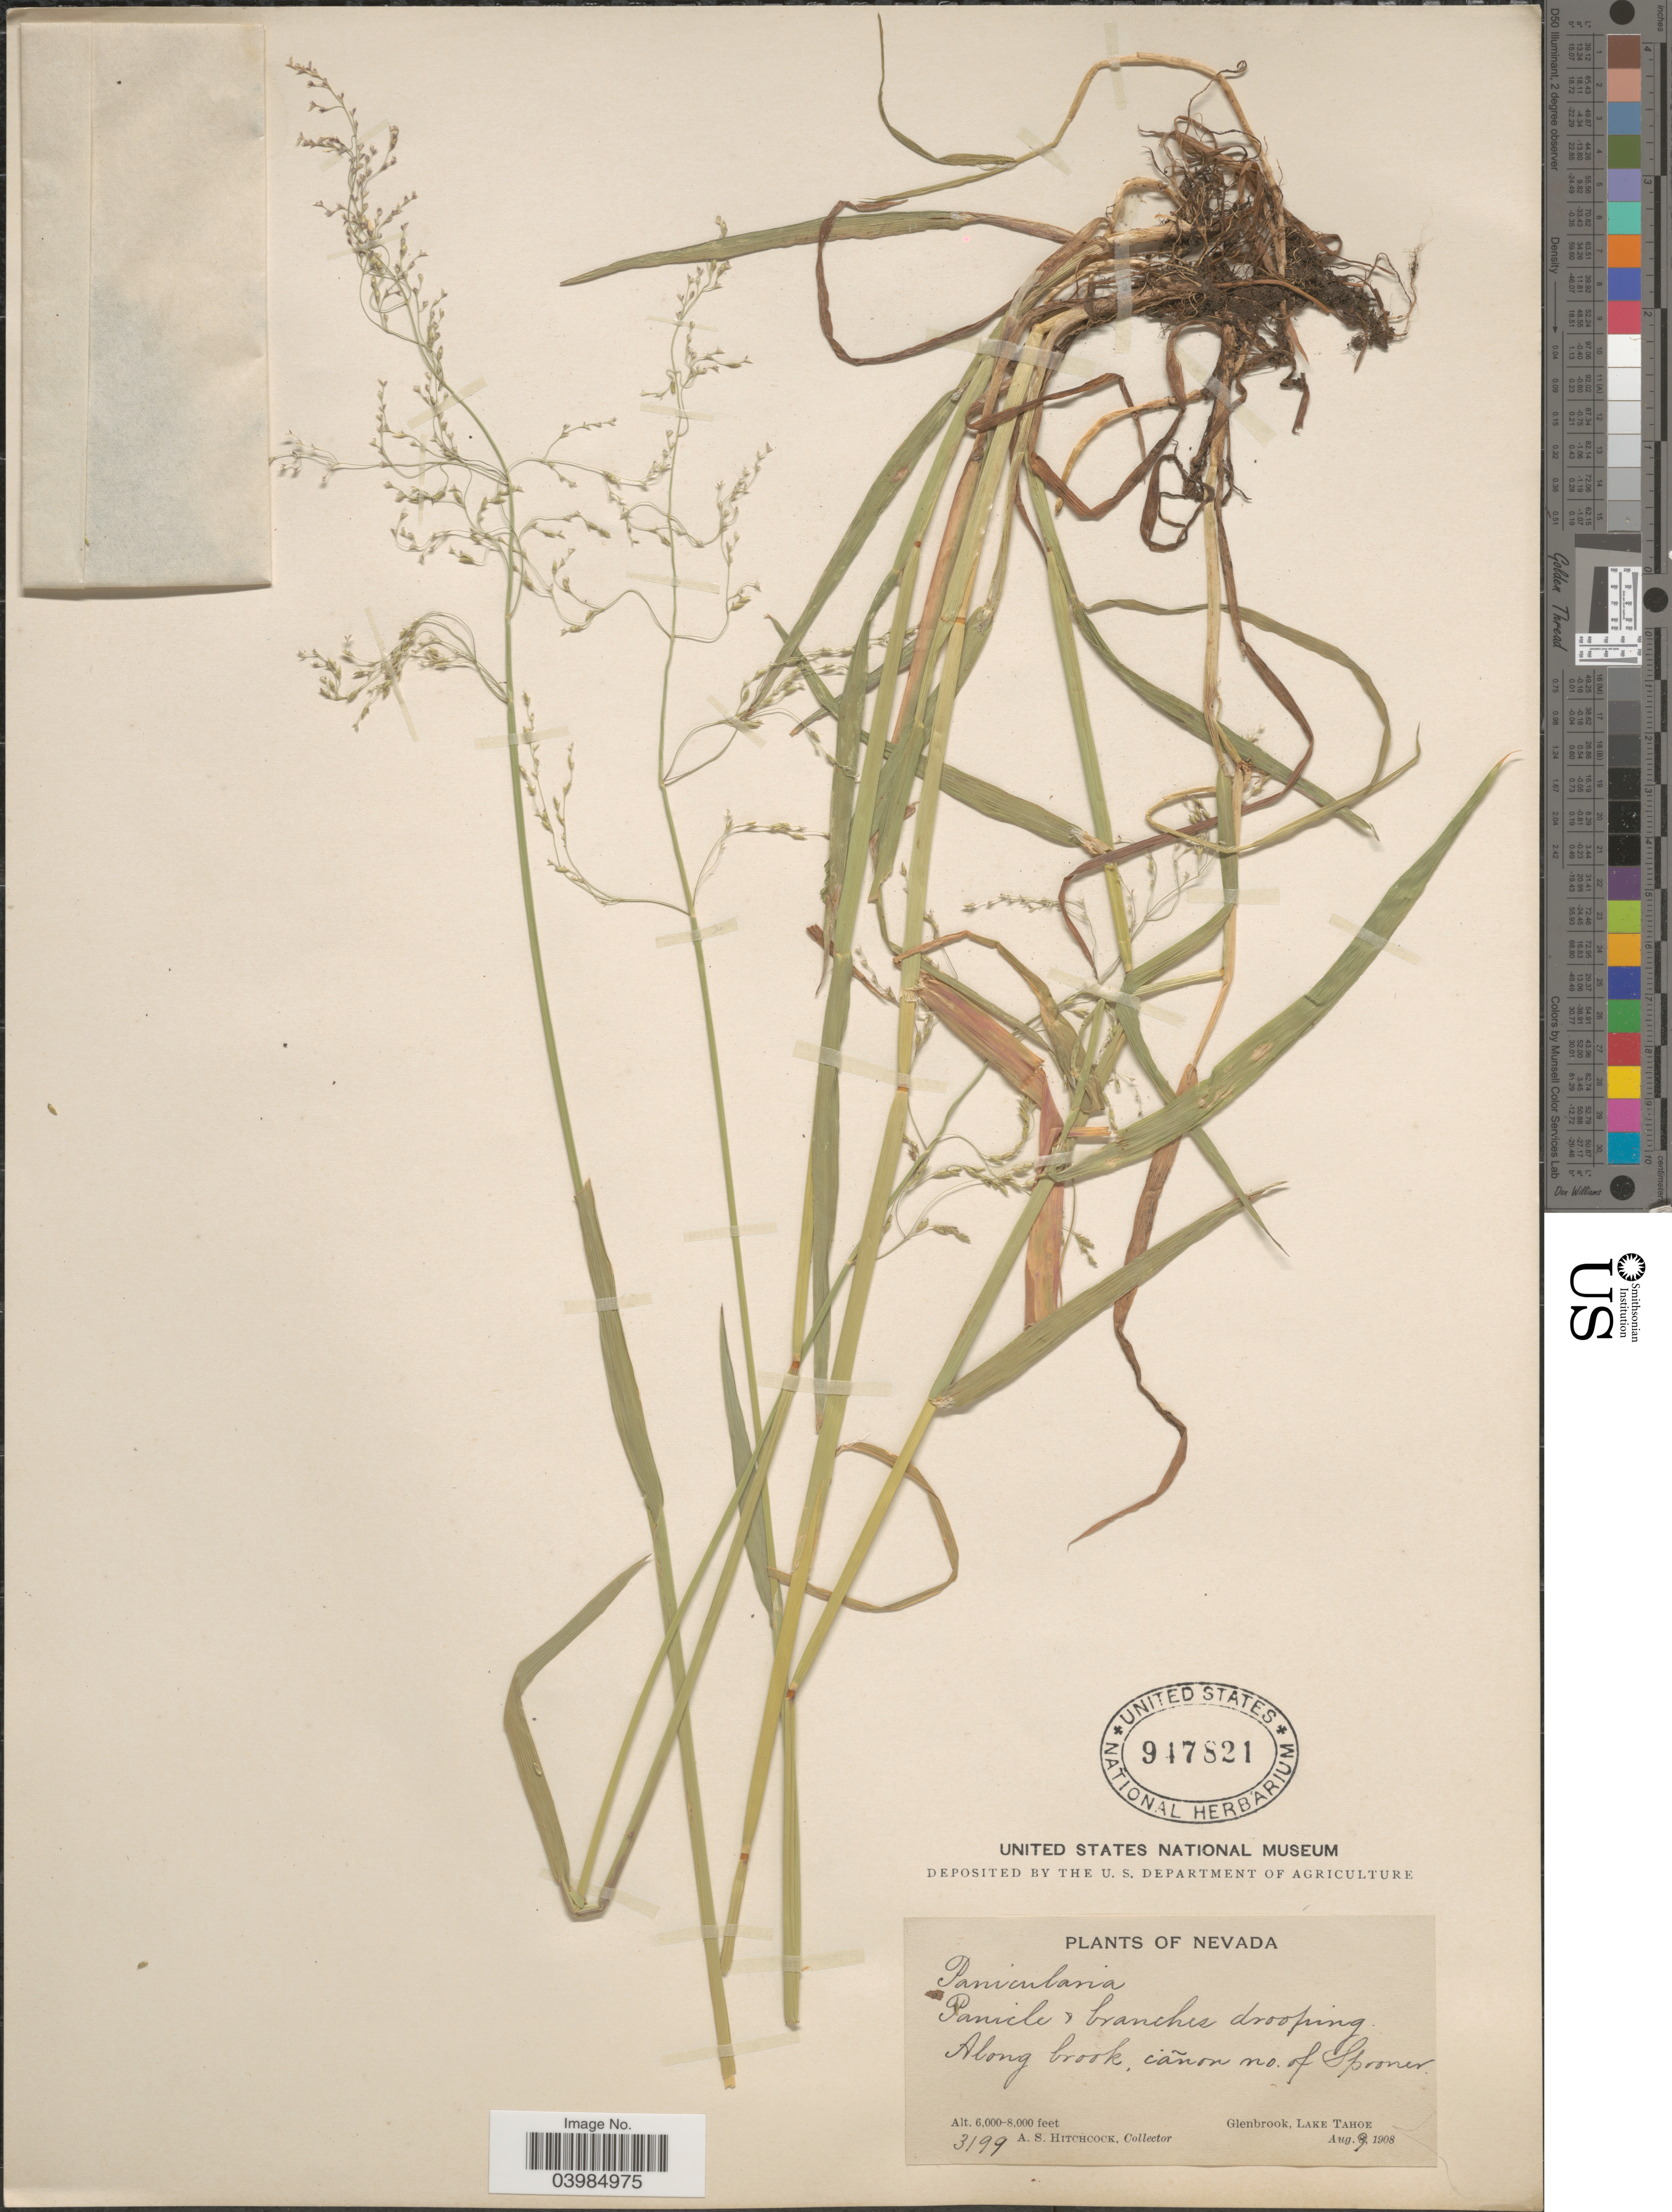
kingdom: Plantae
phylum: Tracheophyta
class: Liliopsida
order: Poales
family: Poaceae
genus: Glyceria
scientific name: Glyceria sp.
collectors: A. S. Hitchcock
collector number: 3199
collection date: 1908-08-09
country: United States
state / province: Nevada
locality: Along brook, cañon no. of Spooner. Glenbrook, Lake Tahoe.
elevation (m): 1829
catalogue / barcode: US 947821